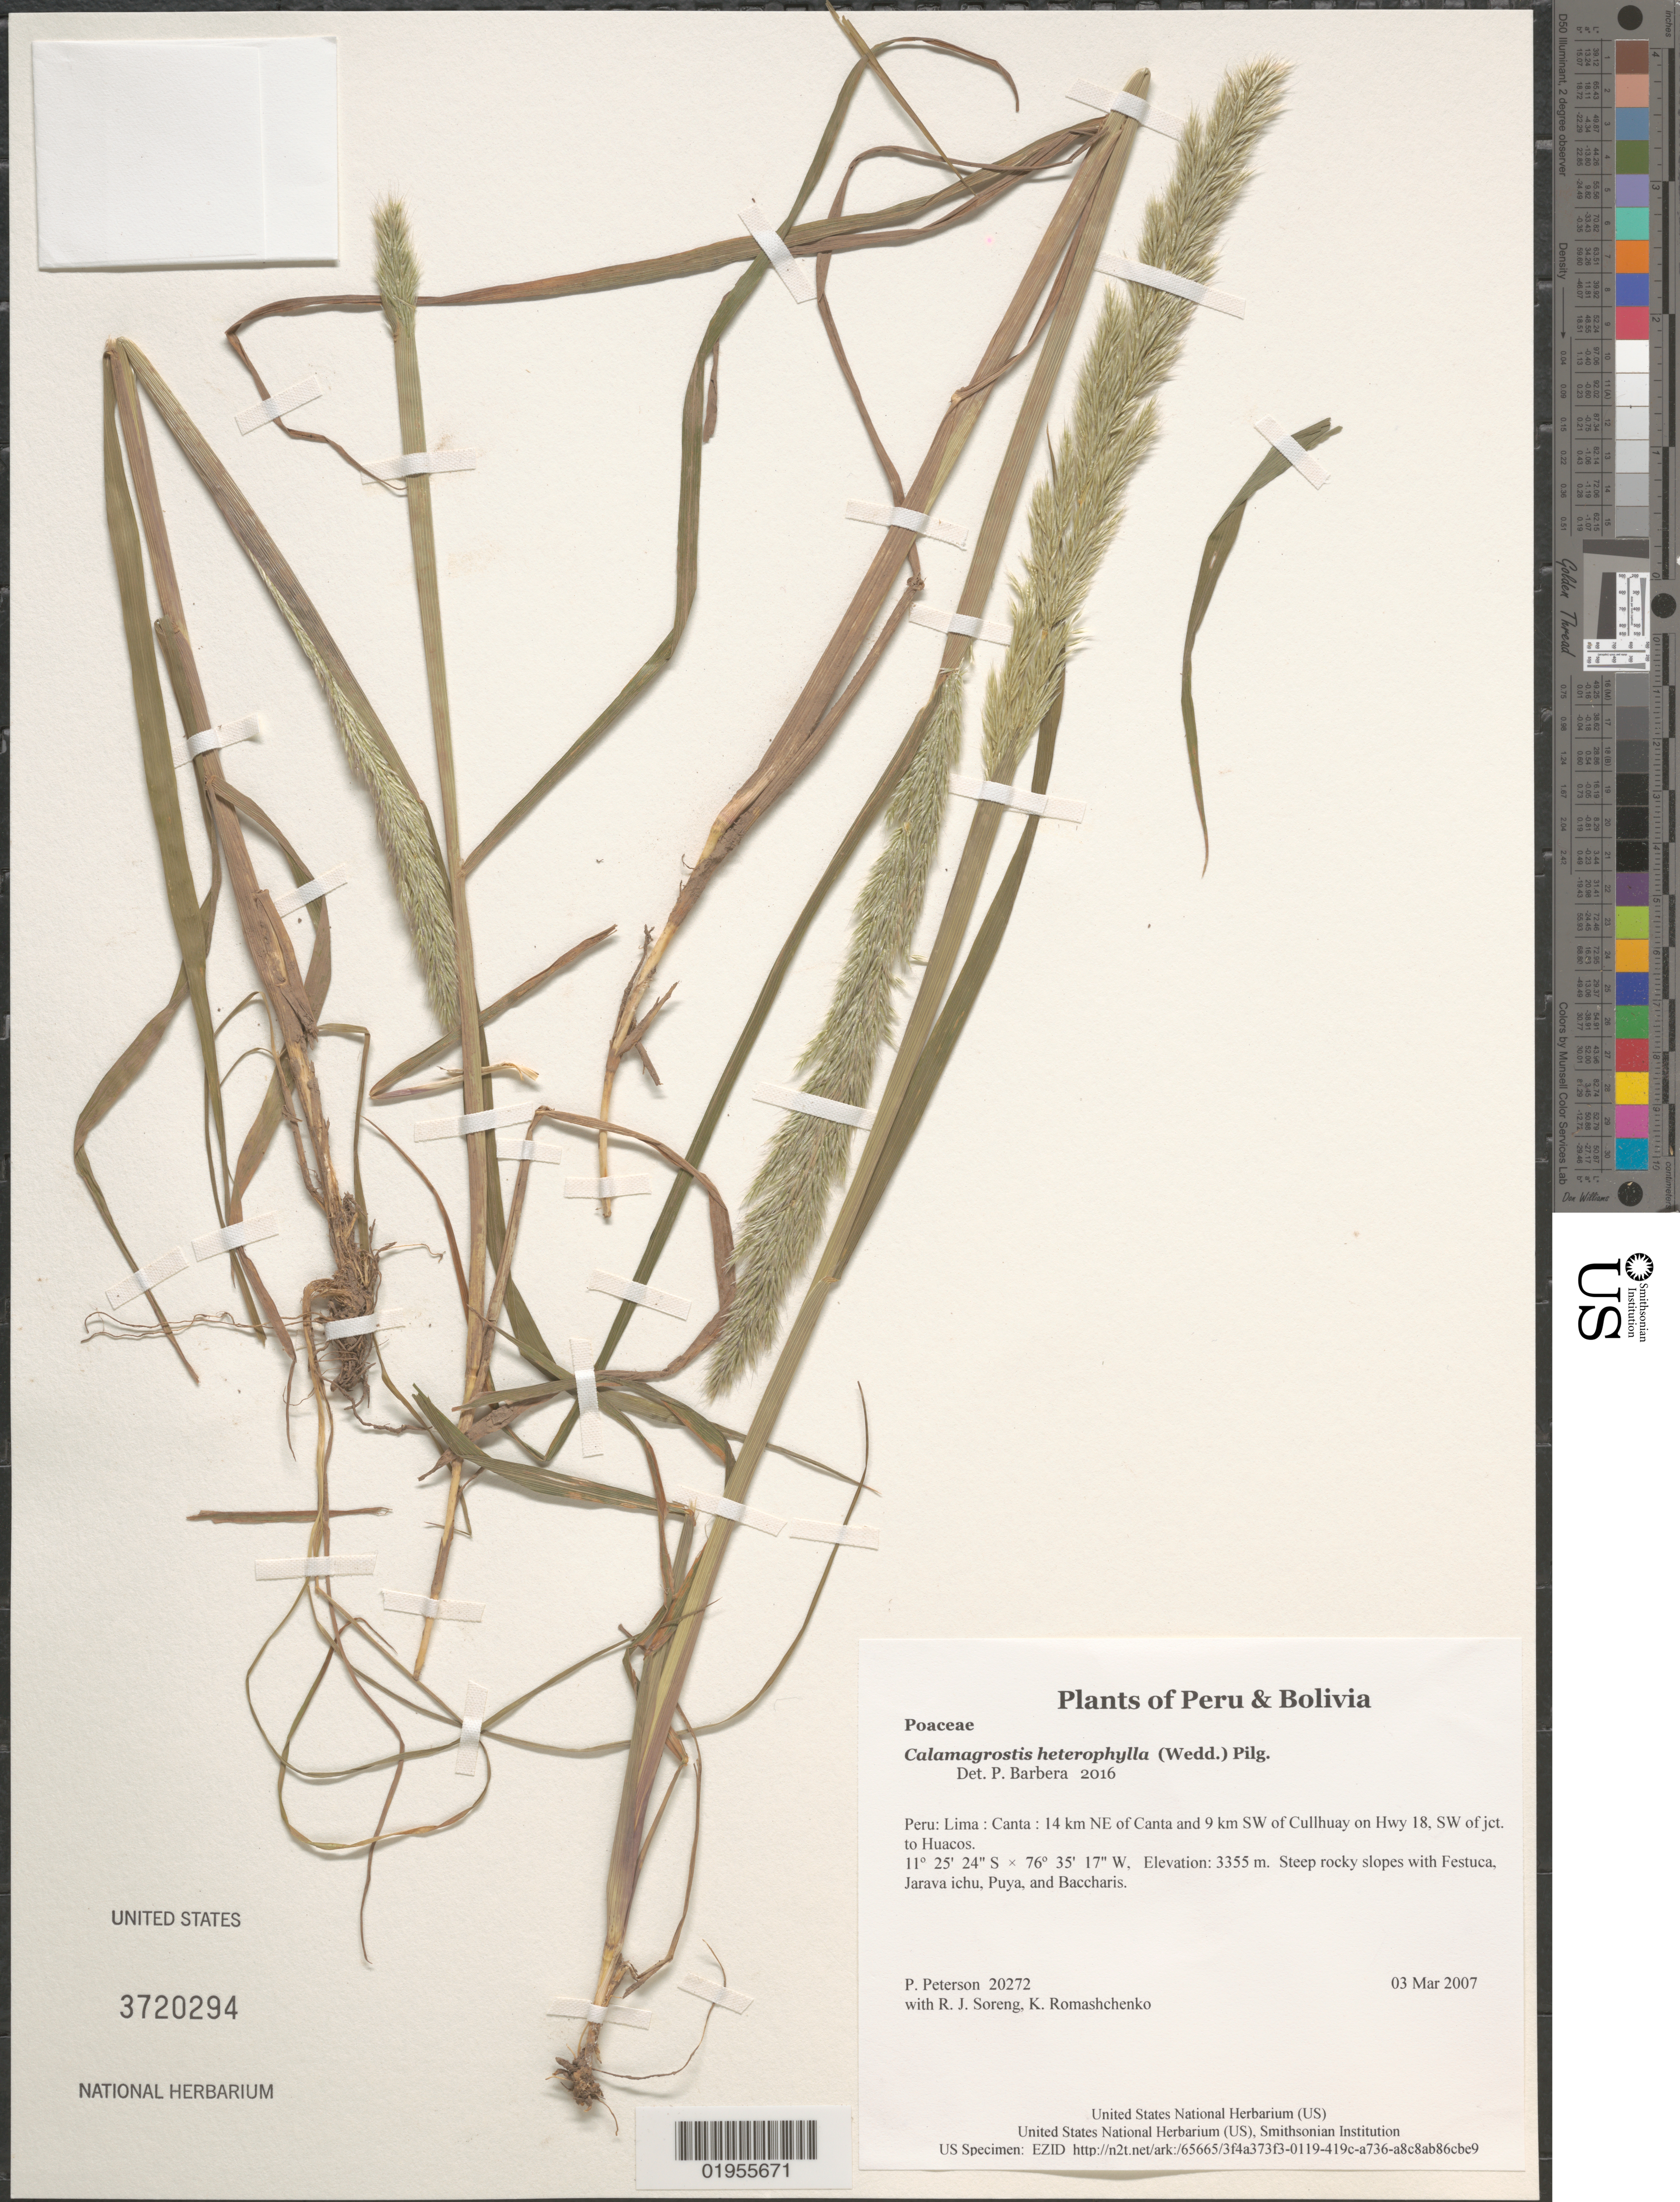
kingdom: Plantae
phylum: Tracheophyta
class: Liliopsida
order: Poales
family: Poaceae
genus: Calamagrostis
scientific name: Calamagrostis heterophylla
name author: (Wedd.) Pilg.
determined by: Barberá, P.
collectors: P. M. Peterson, R. J. Soreng & K. Romashchenko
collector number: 20272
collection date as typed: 03 Mar 2007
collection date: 2007-03-03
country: Peru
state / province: Lima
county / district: Canta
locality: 14 km NE of Canta and 9 km SW of Cullhuay on Hwy 18, SW of jct. to Huacos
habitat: Steep rocky slopes with Festuca, Jarava ichu, Puya, and Baccharis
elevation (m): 3355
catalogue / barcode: US 3720294